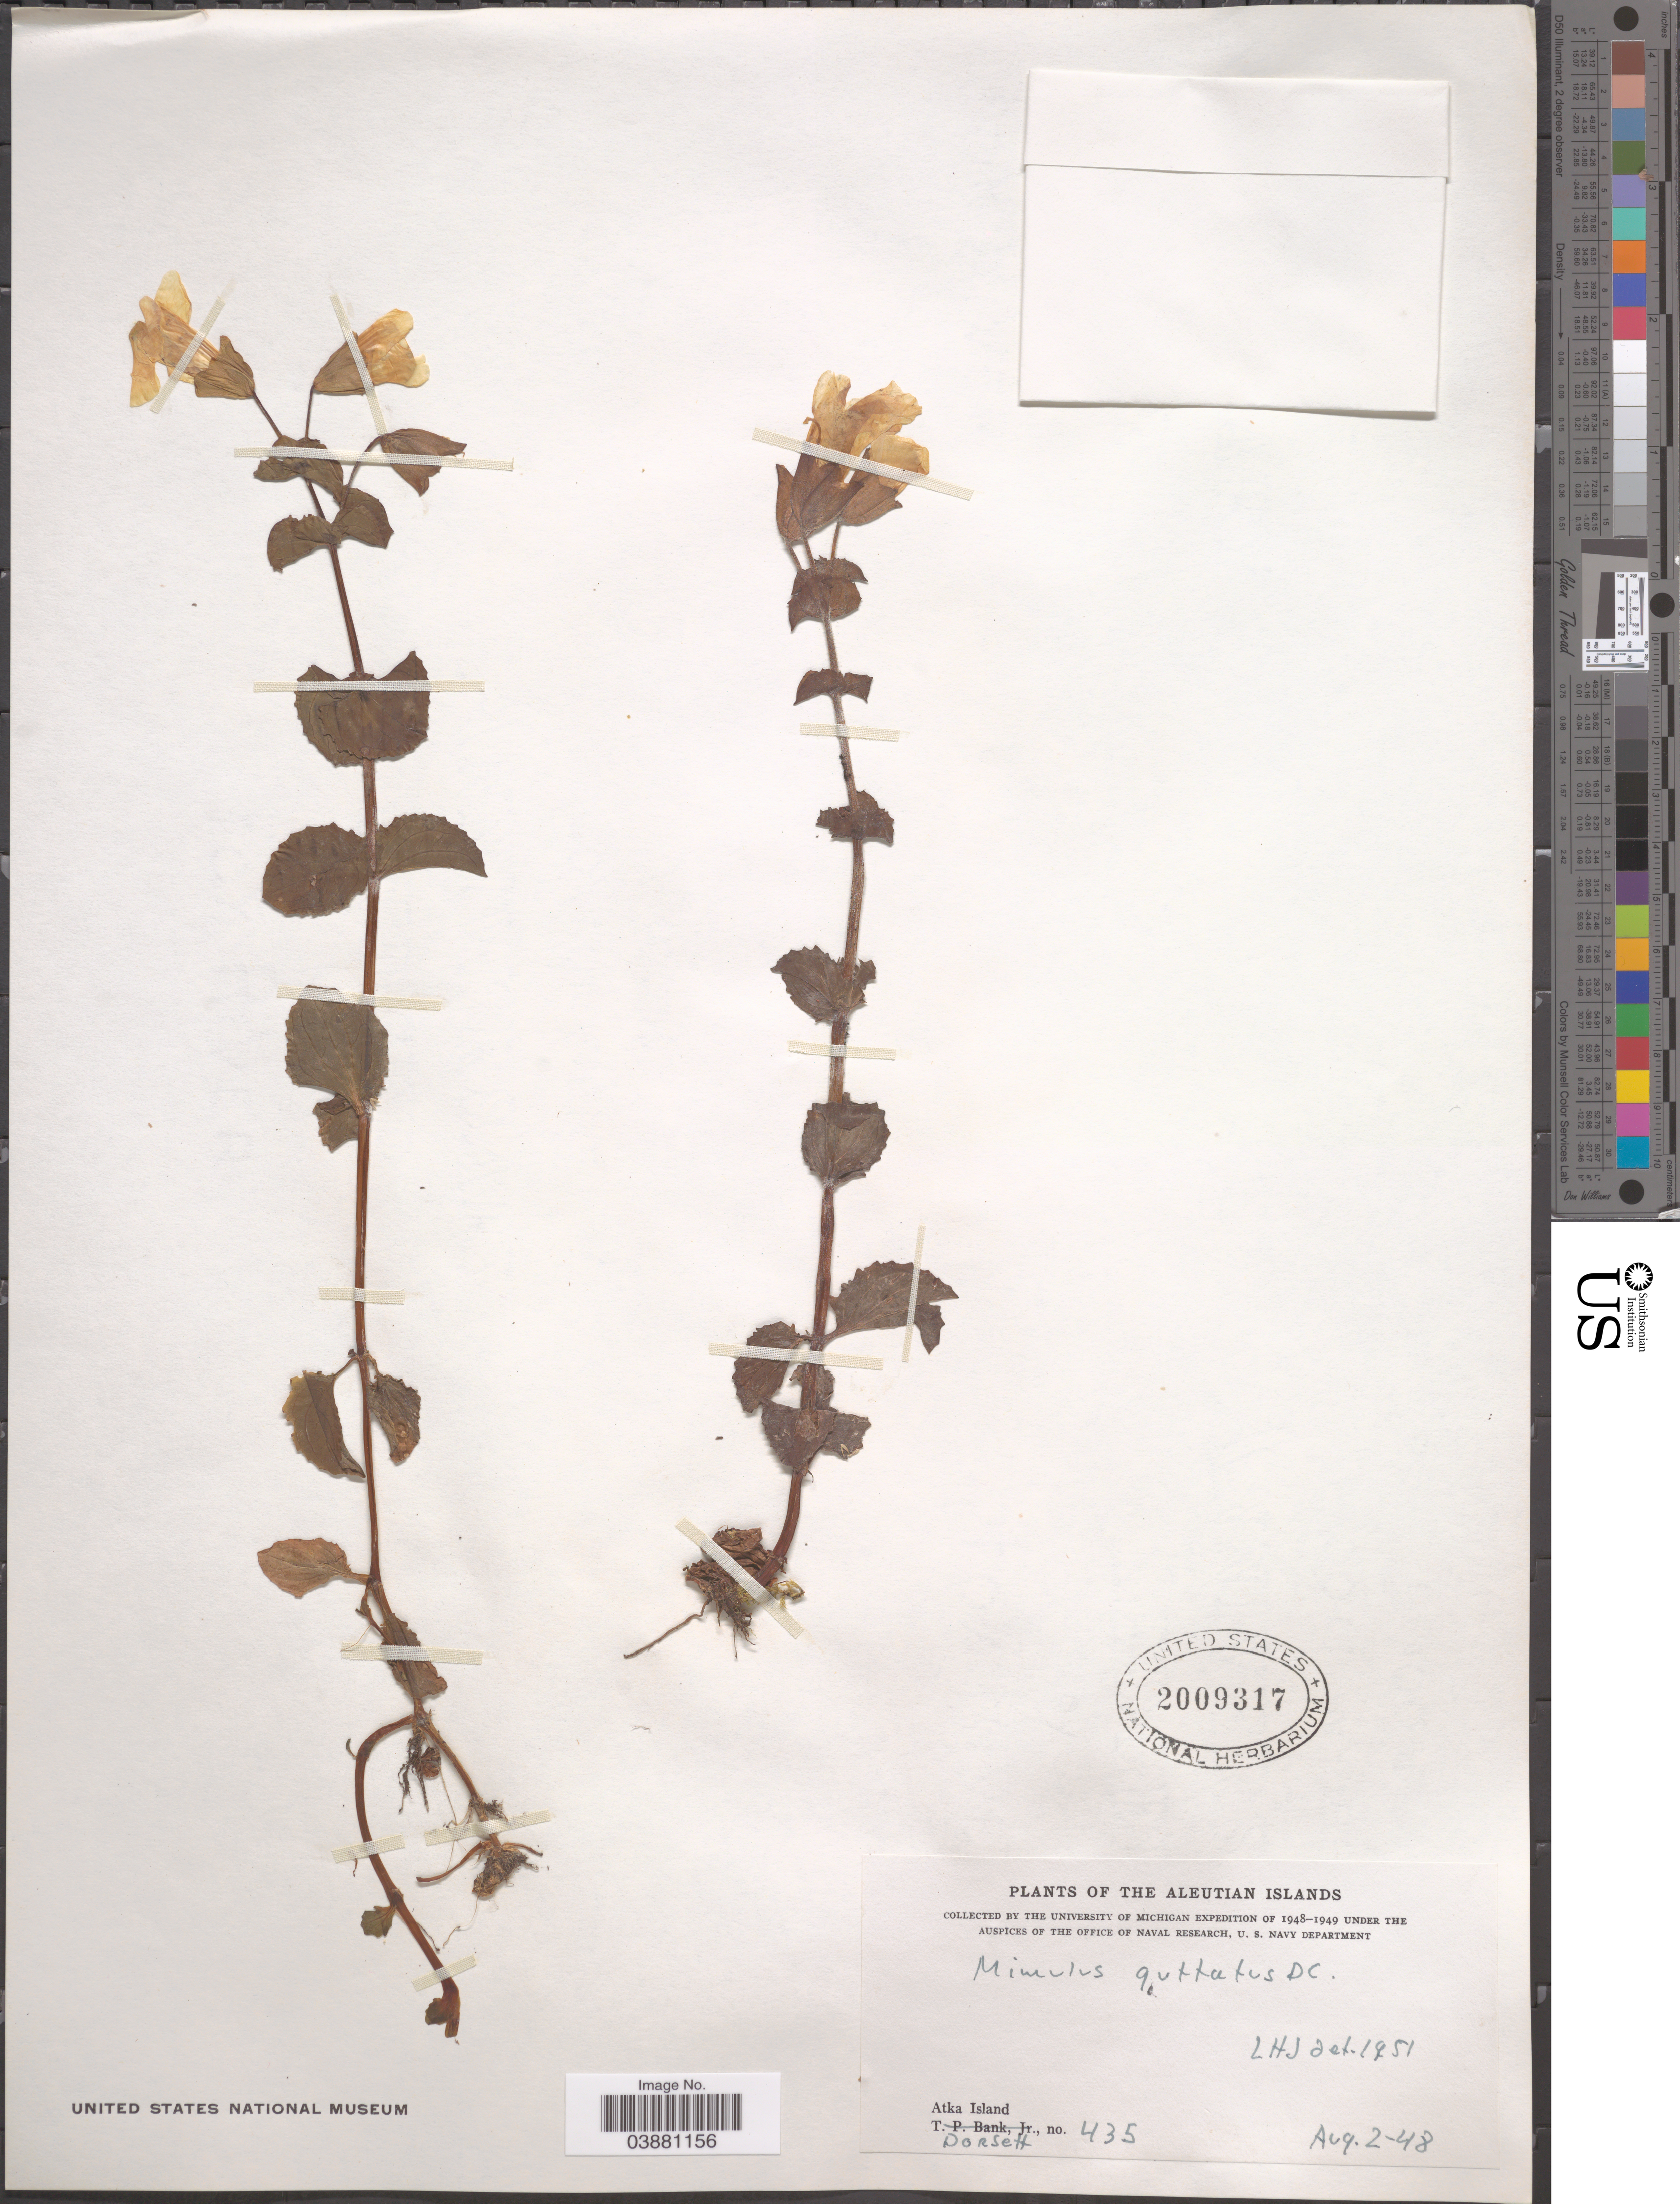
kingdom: Plantae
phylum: Tracheophyta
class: Magnoliopsida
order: Lamiales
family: Phrymaceae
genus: Mimulus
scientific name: Mimulus guttatus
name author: DC.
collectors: -- Dorsett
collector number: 435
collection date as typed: Transcribed d/m/y: 2/8/48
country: United States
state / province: Alaska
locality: The Aleutian Islands. Atka Island.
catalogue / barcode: US 2009317